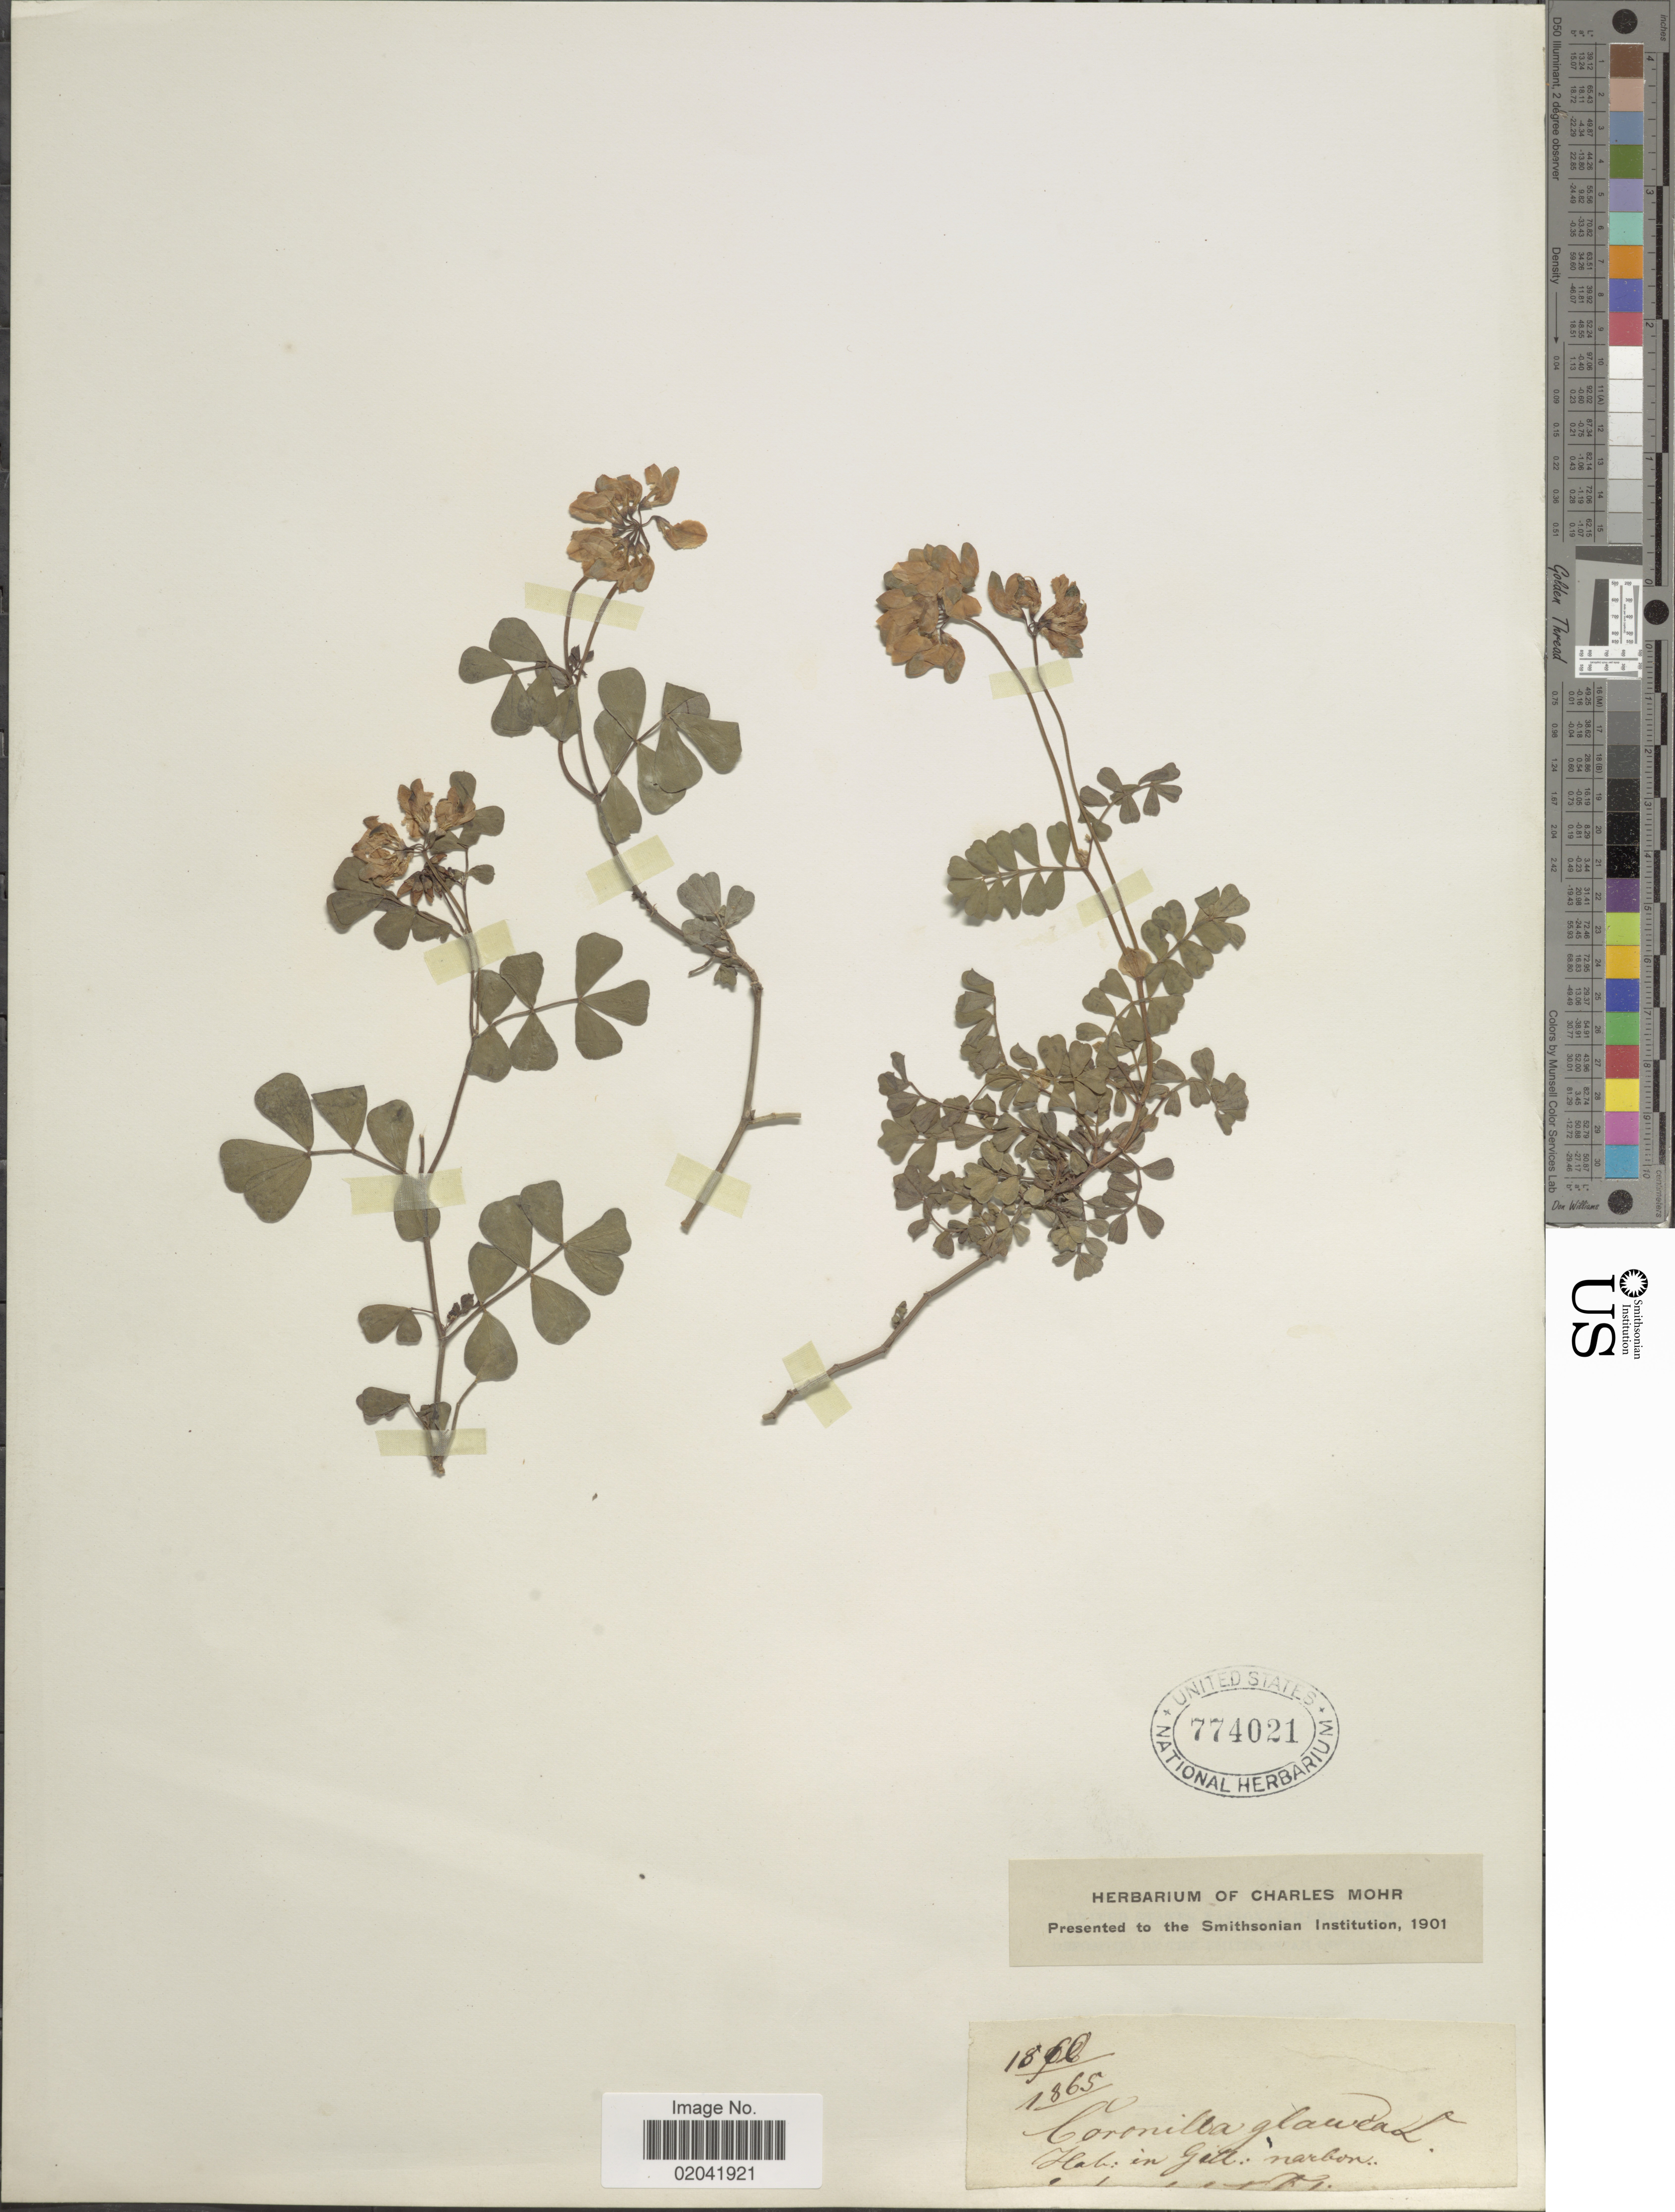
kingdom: Plantae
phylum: Tracheophyta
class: Magnoliopsida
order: Fabales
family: Fabaceae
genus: Coronilla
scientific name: Coronilla glauca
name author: L.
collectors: ex herb. Charles Mohr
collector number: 1865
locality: In Gill: narbon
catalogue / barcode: US 774021